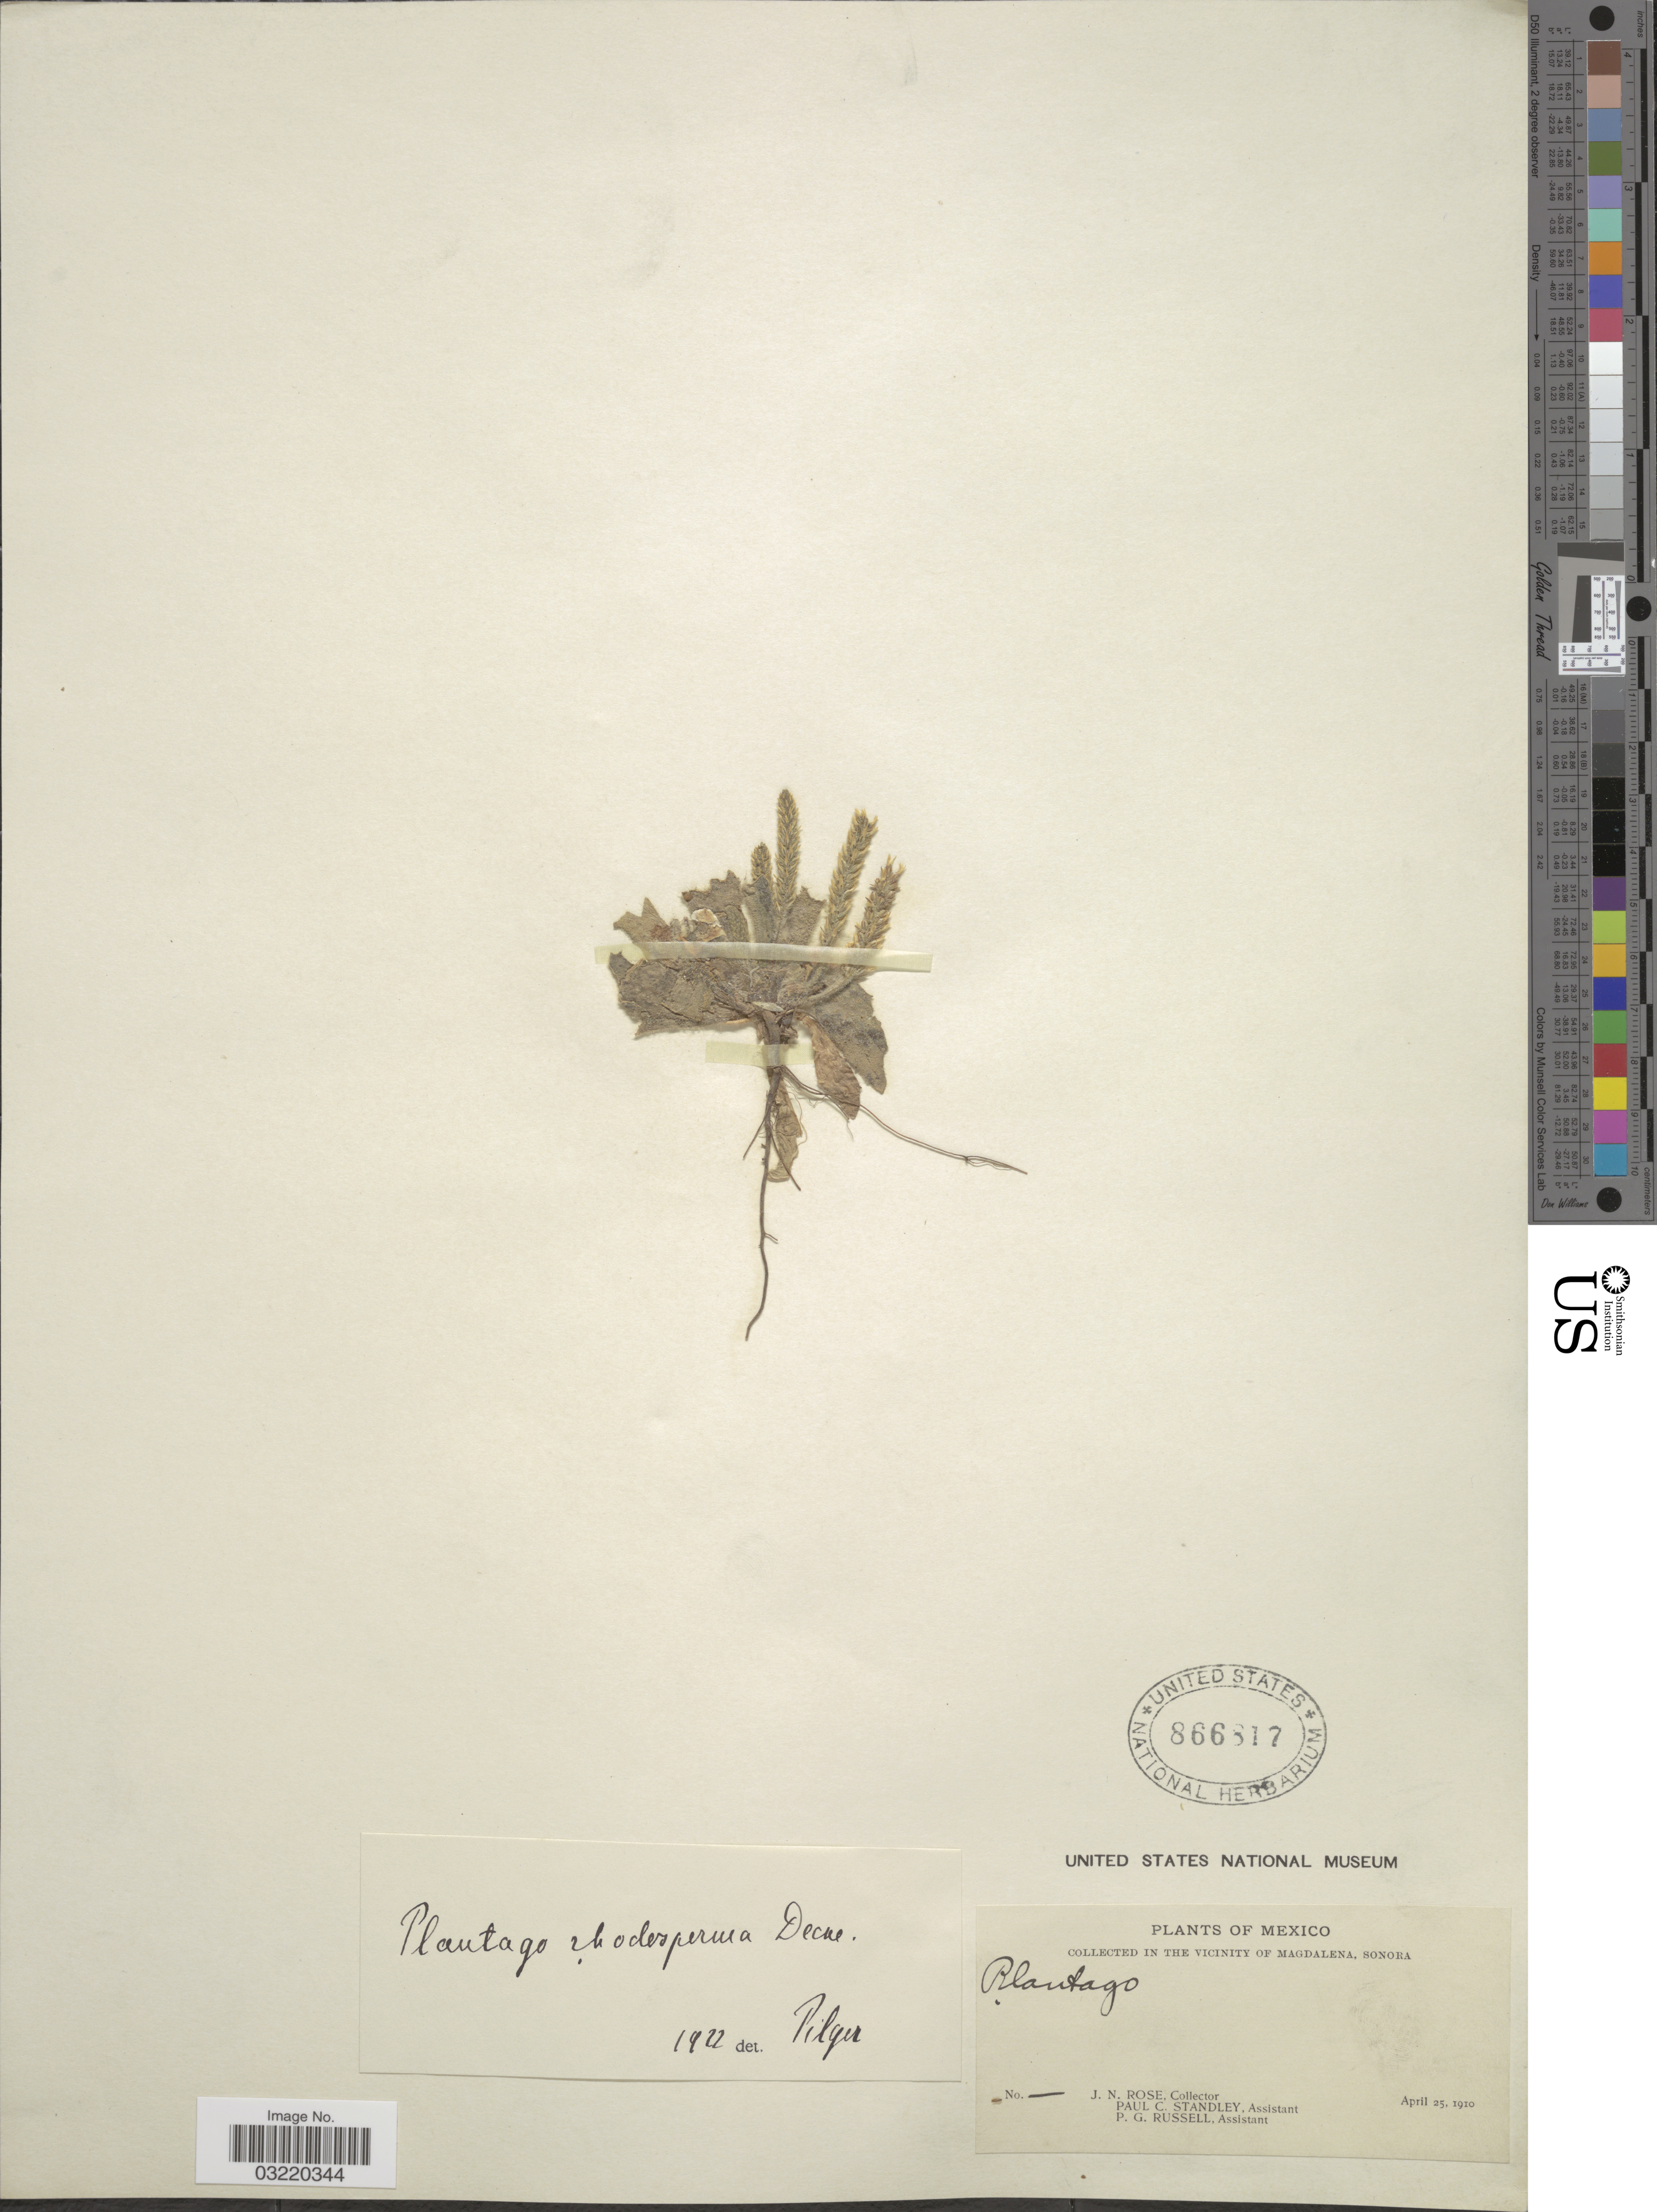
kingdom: Plantae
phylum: Tracheophyta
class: Magnoliopsida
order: Lamiales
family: Plantaginaceae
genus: Plantago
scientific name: Plantago rhodosperma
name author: Decne.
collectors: J. N. Rose, P. C. Standley & P. G. Russell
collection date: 1910-04-25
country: Mexico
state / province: Sonora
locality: Vicinity of Magdalena.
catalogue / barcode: US 866817